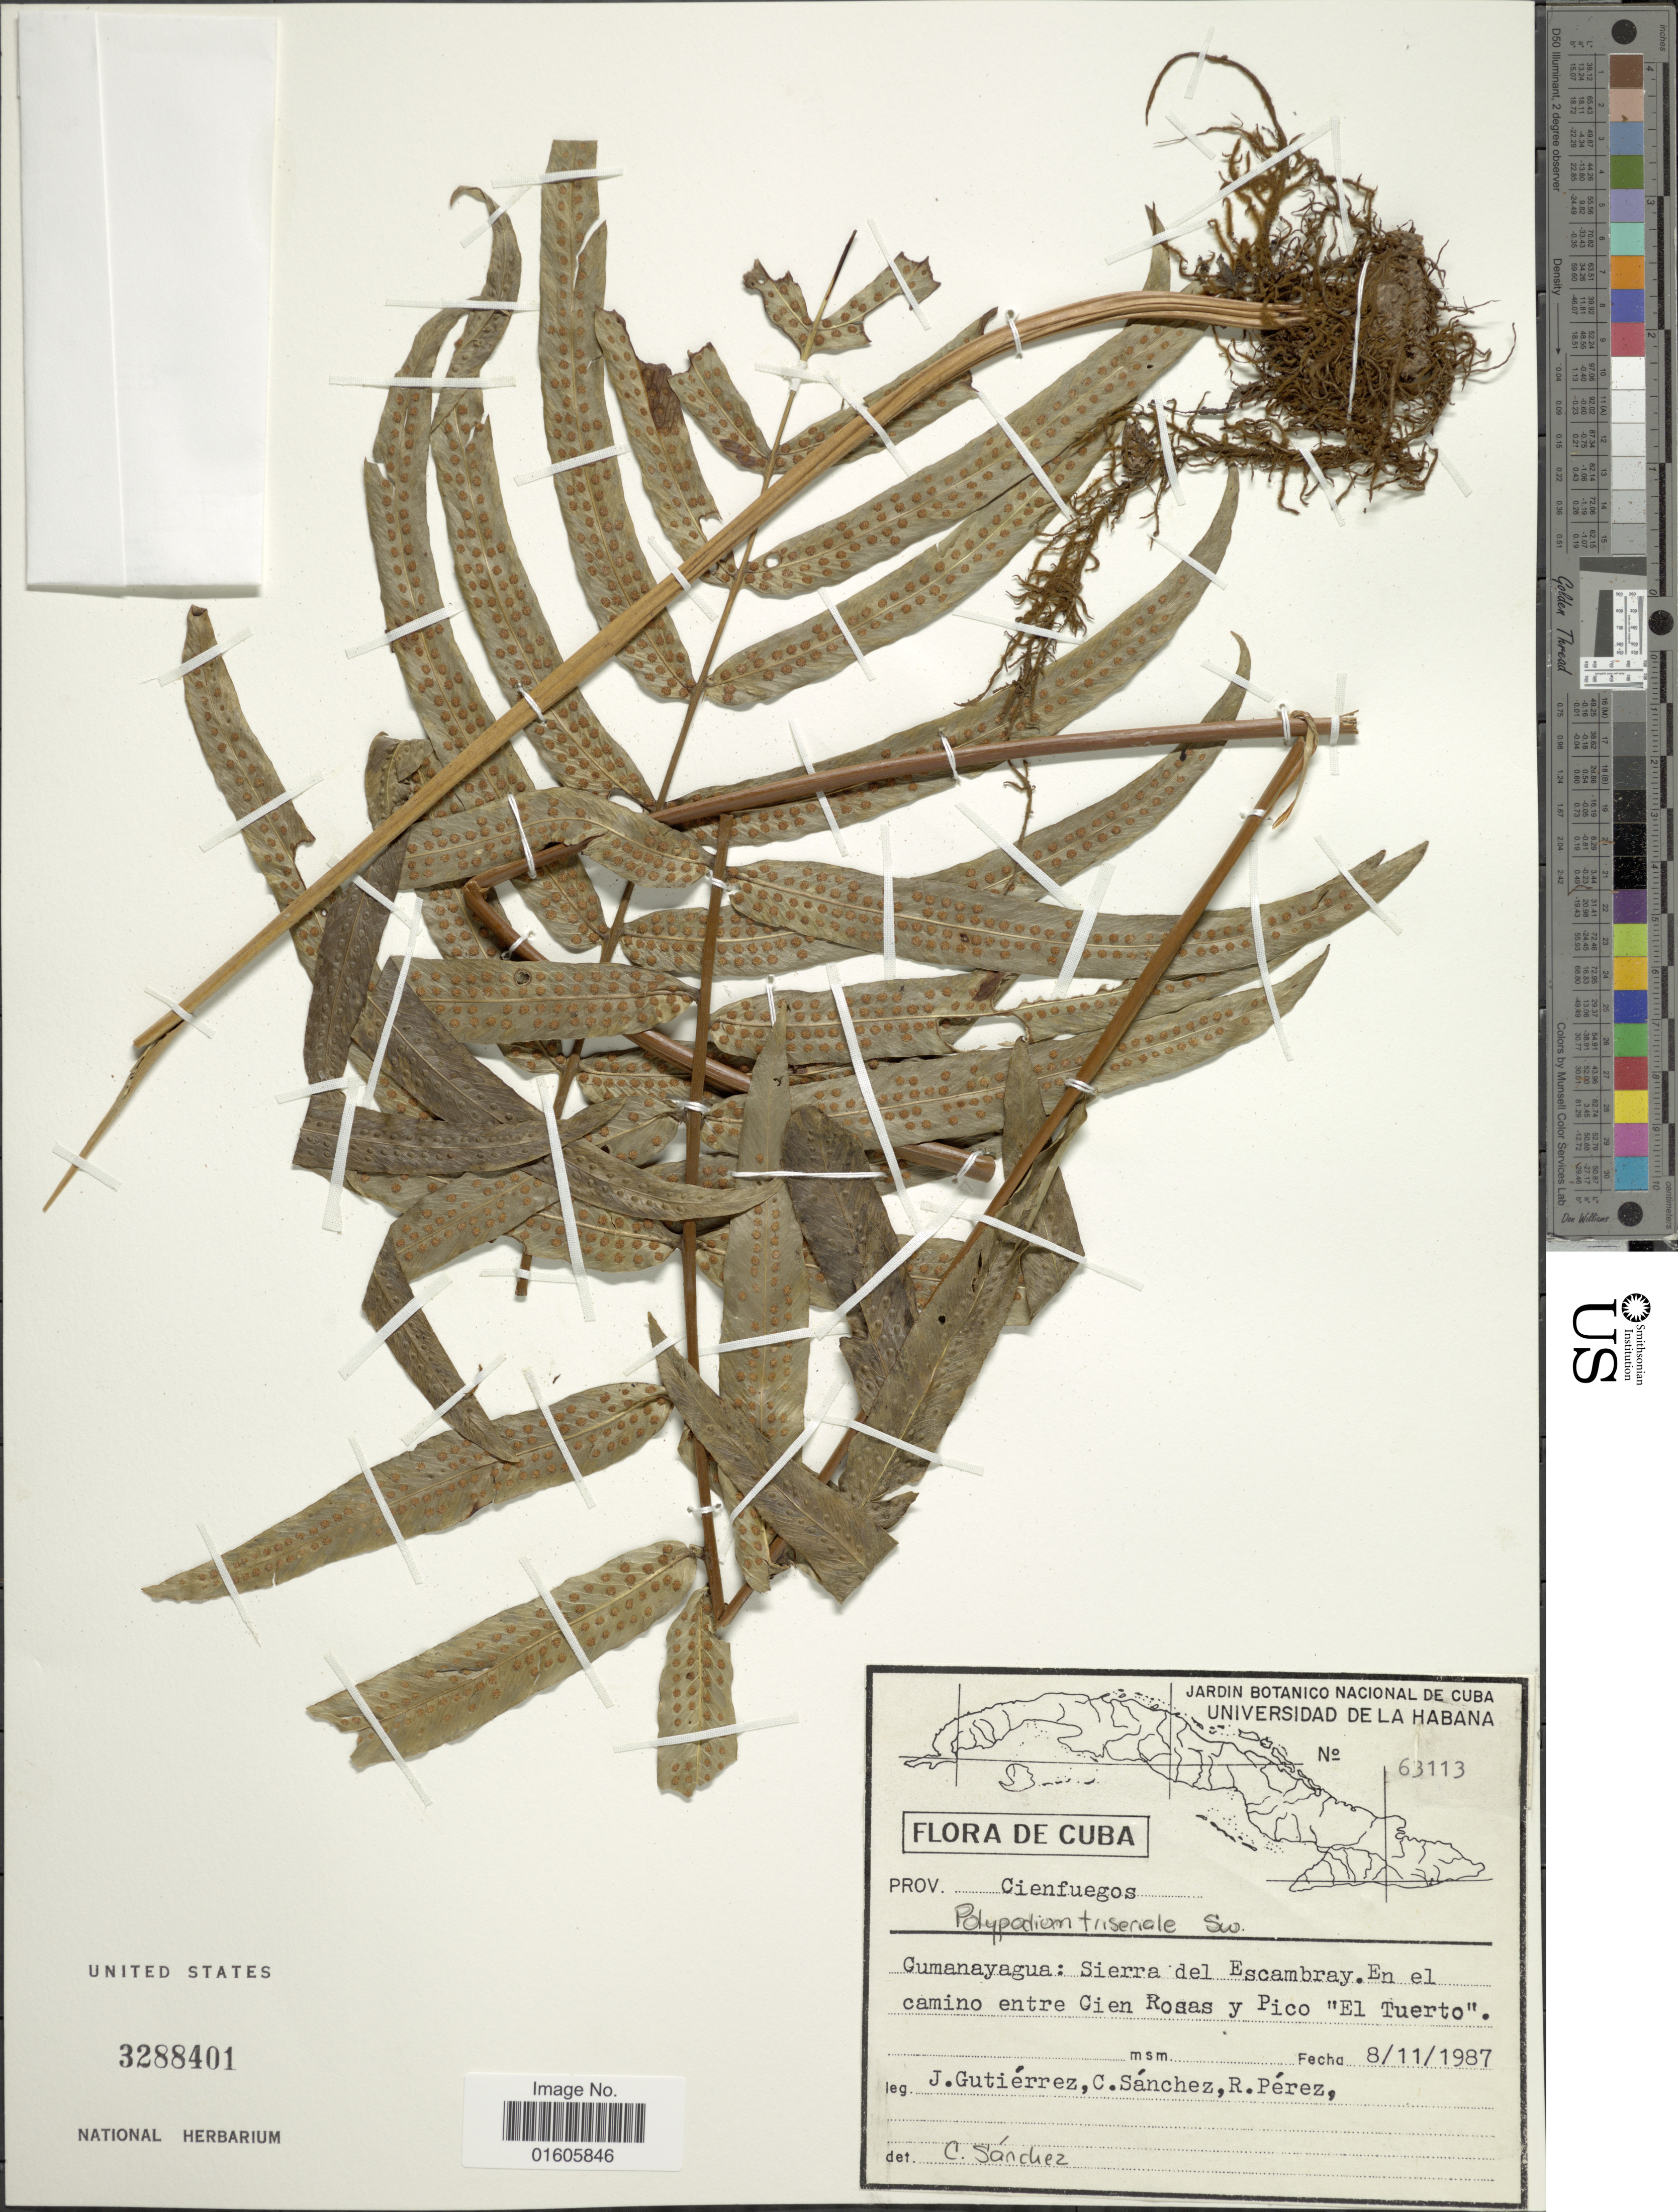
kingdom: Plantae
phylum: Tracheophyta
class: Polypodiopsida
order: Polypodiales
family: Polypodiaceae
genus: Serpocaulon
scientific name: Serpocaulon triseriale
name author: (Sw.) A.R. Sm.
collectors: J. Gutiérrez, C. Sánchez & R. Perez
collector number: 63113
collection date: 1987-11-08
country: Cuba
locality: Prov. Cienfuegos. Gumanayagua: Sierra del Escambray. En el camino entre Cien Rosas y Pico "El Tuerto".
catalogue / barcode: US 3288401